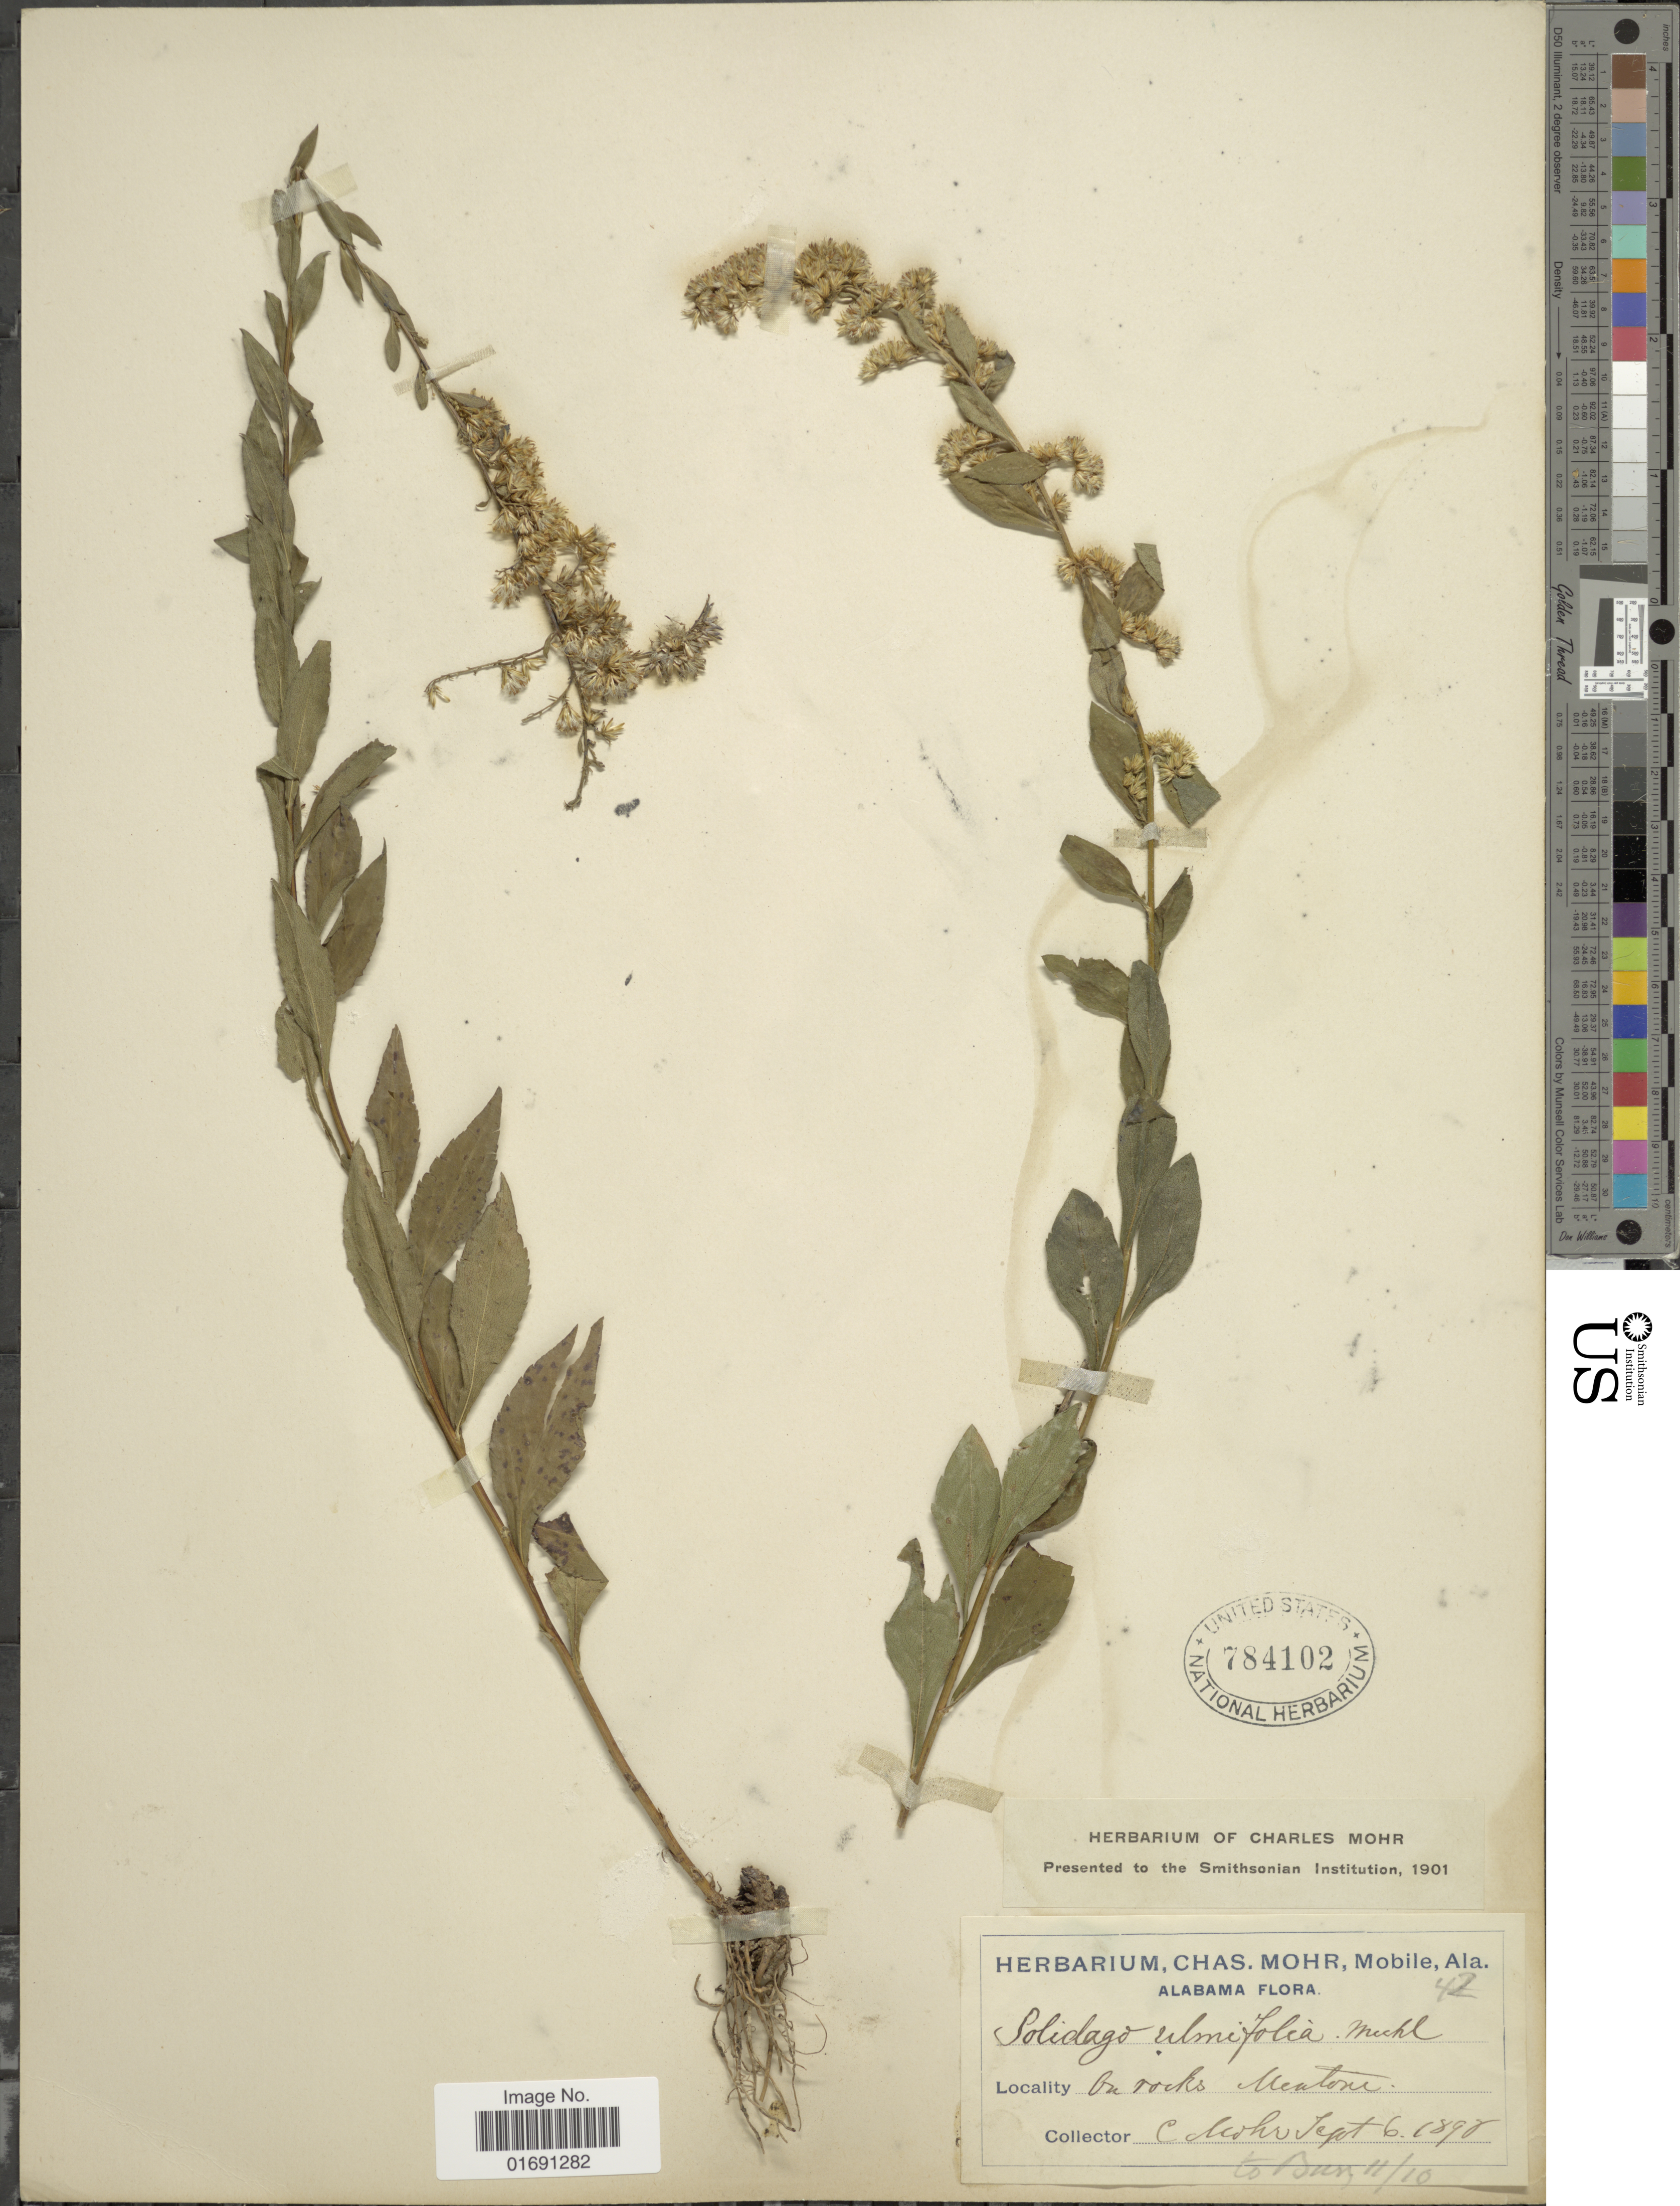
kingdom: Plantae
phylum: Tracheophyta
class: Magnoliopsida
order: Asterales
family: Asteraceae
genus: Solidago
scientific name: Solidago ulmifolia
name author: Muhl. ex Willd.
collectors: C. T. Mohr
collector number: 42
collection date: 1890-09-06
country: United States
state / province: Alabama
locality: On rocks Mentone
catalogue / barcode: US 784102